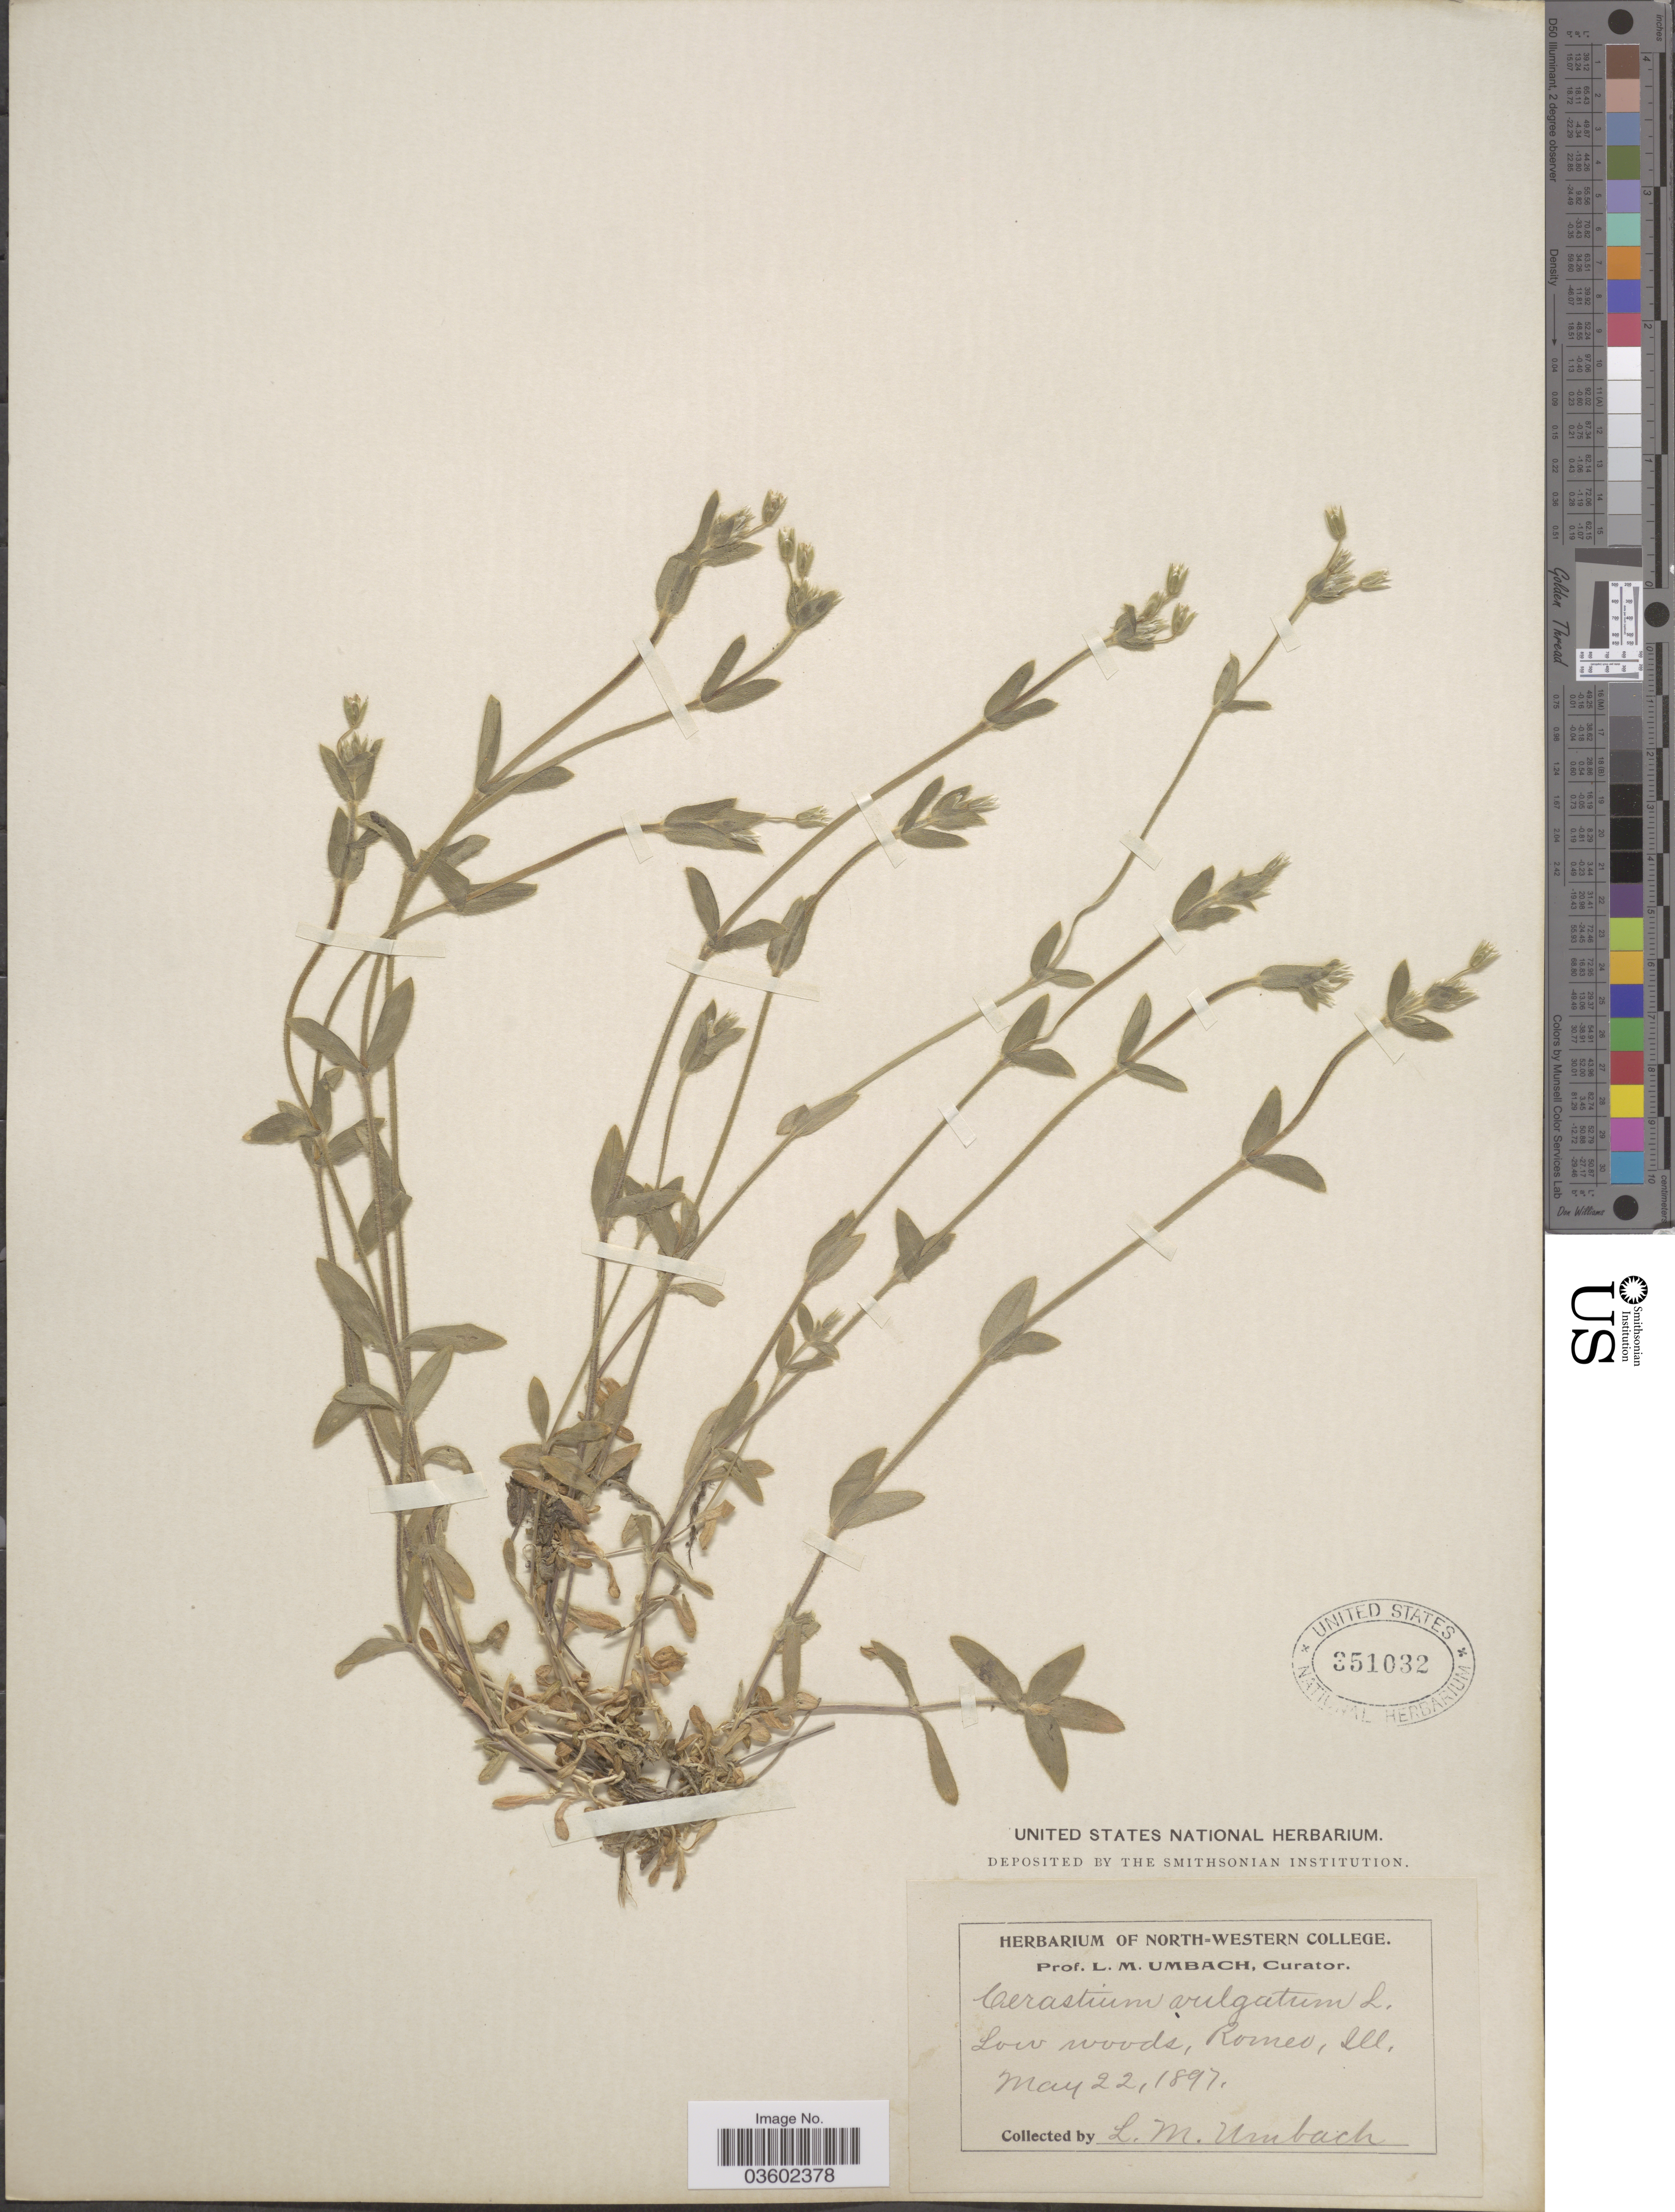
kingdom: Plantae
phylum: Tracheophyta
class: Magnoliopsida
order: Caryophyllales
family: Caryophyllaceae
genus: Cerastium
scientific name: Cerastium vulgatum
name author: L.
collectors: L. M. Umbach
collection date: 1897-05-22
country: United States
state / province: Illinois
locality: Romeo.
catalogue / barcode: US 351032